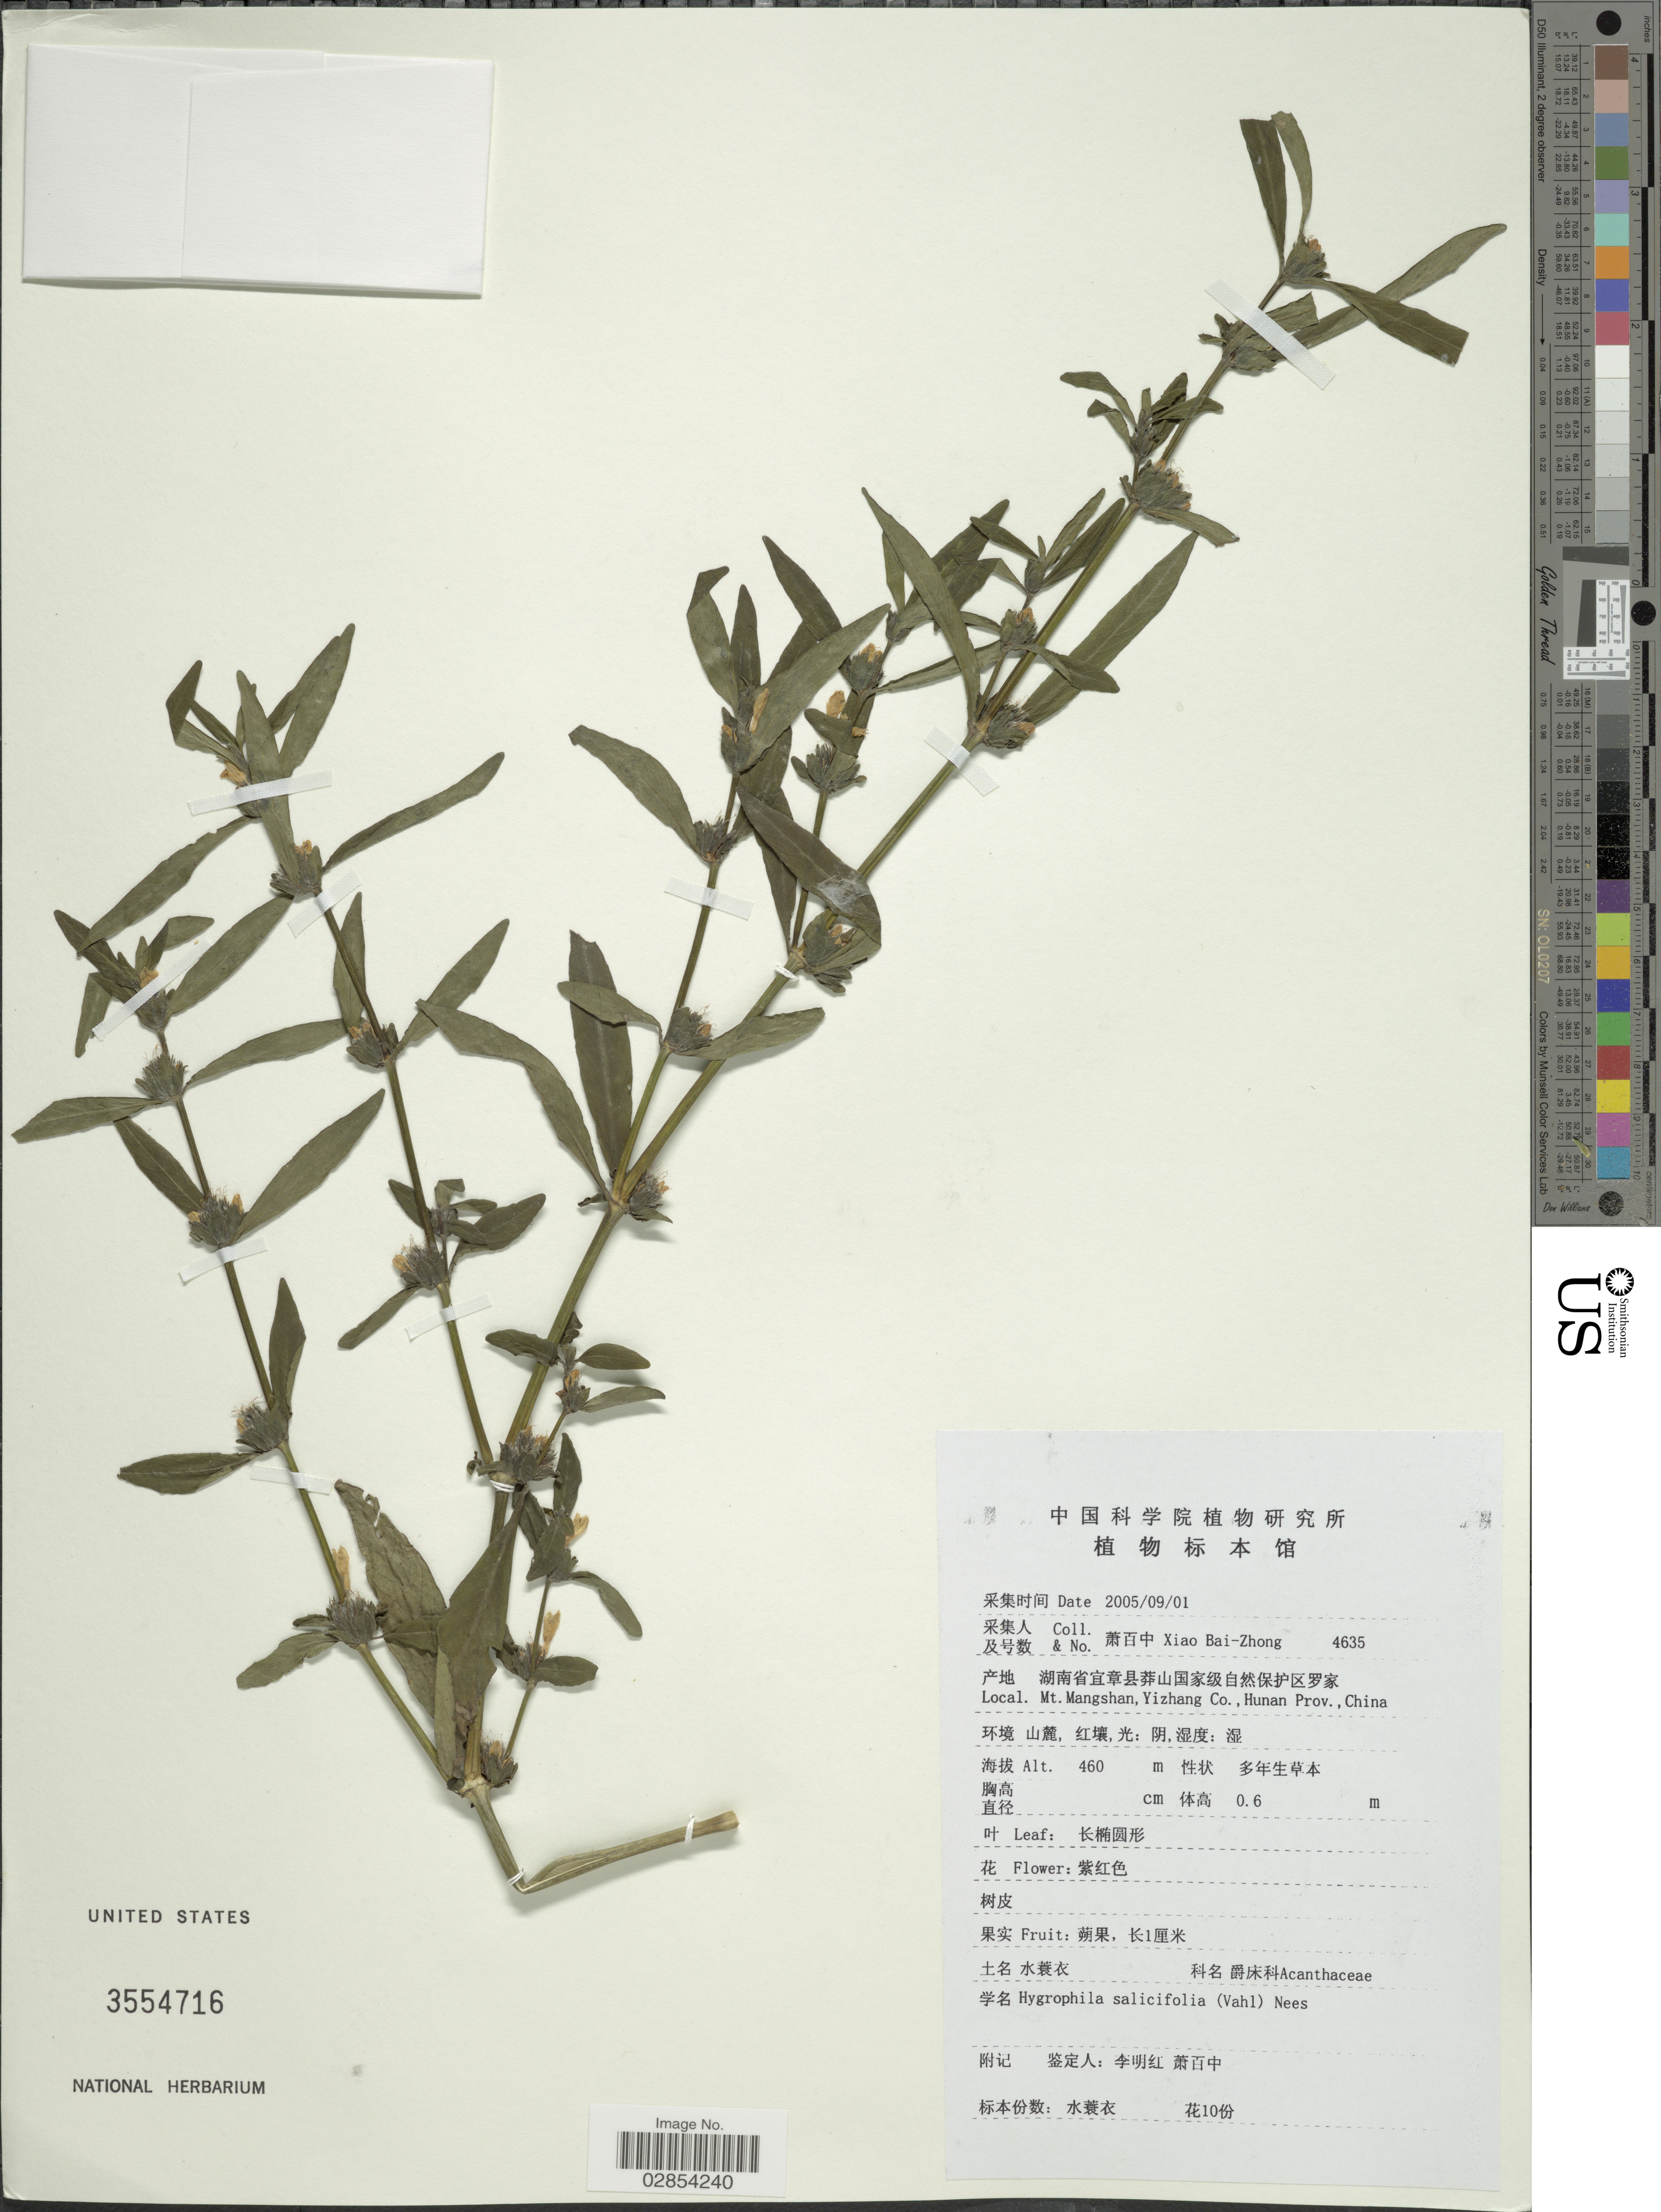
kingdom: Plantae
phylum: Tracheophyta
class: Magnoliopsida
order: Lamiales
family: Acanthaceae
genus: Hygrophila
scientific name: Hygrophila salicifolia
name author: (Vahl) Nees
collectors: B. Z. Xiao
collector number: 4635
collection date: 2005-09-01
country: China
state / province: Hunan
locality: Mt. Mangshan, Yizhang Co.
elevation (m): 460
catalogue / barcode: US 3554716